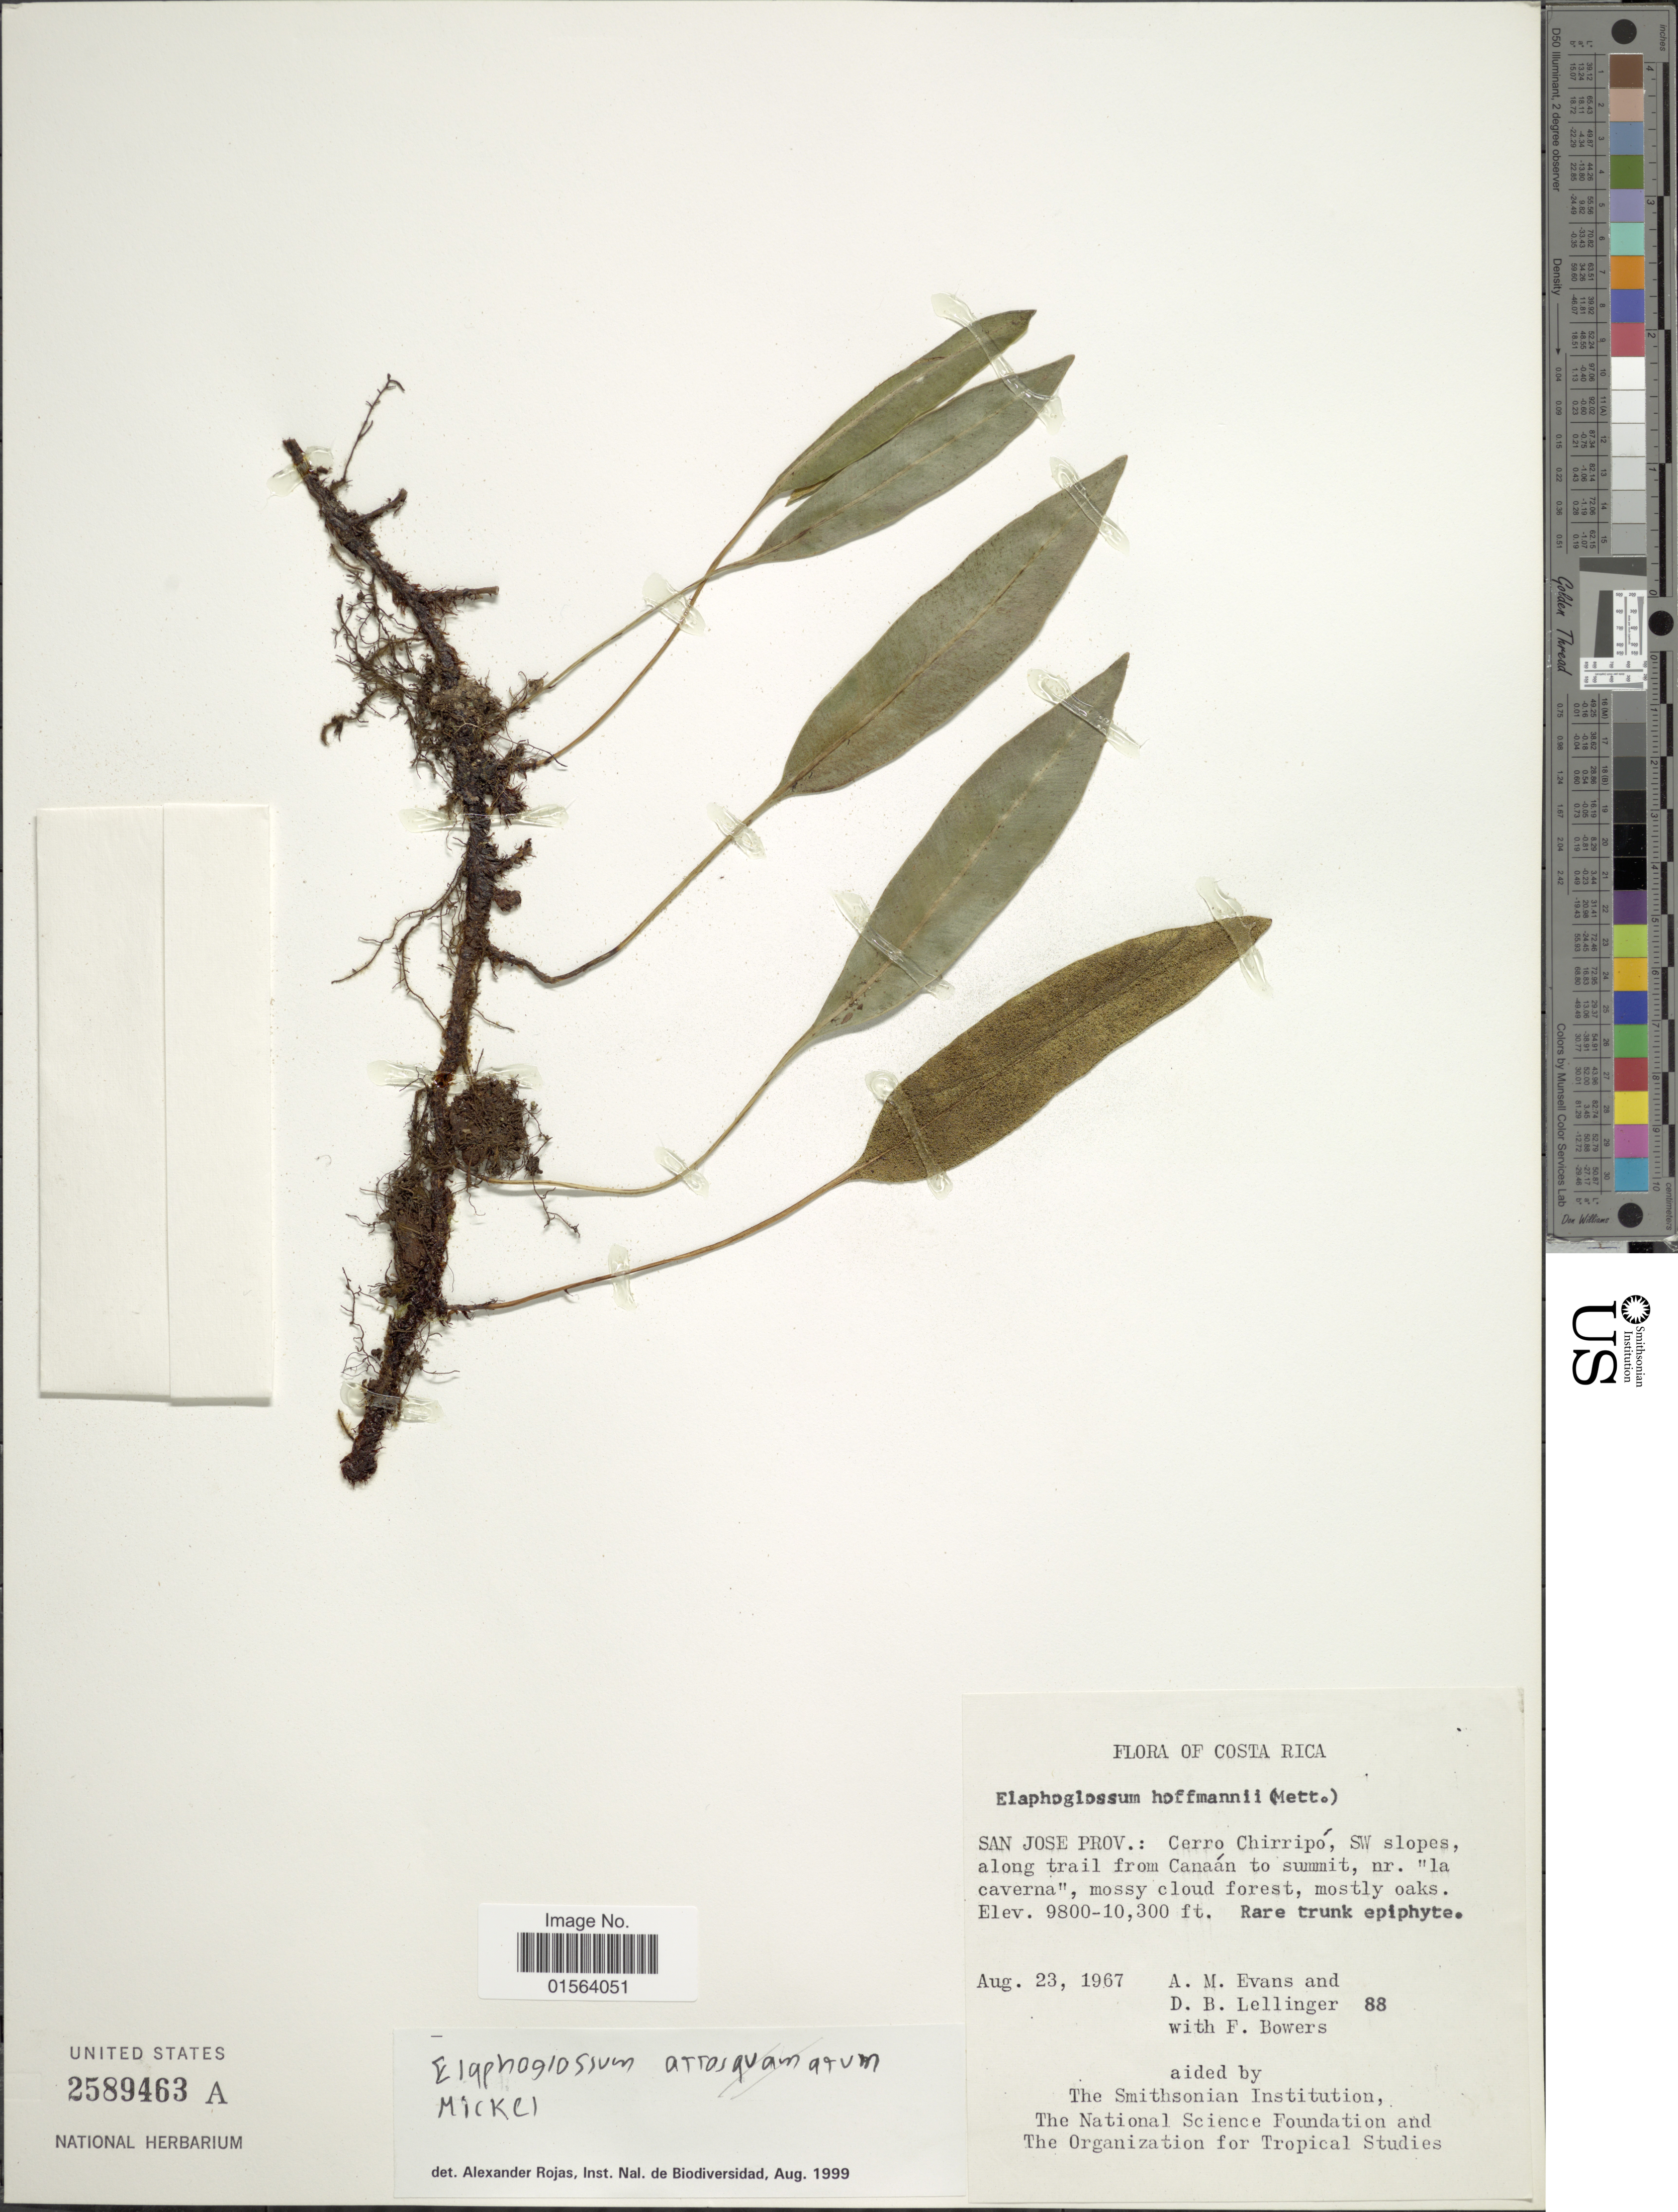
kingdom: Plantae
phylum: Tracheophyta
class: Polypodiopsida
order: Polypodiales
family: Dryopteridaceae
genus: Elaphoglossum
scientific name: Elaphoglossum hoffmannii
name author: (Mett. ex Kuhn) Christ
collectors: A. M. Evans, D. B. Lellinger & F. Bowers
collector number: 88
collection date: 1967-08-23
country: Costa Rica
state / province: San José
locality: San Jose Prov.: Cerro Chirripo, SW slopes along trail from Canaan to summit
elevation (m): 2987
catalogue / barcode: US 2589463A